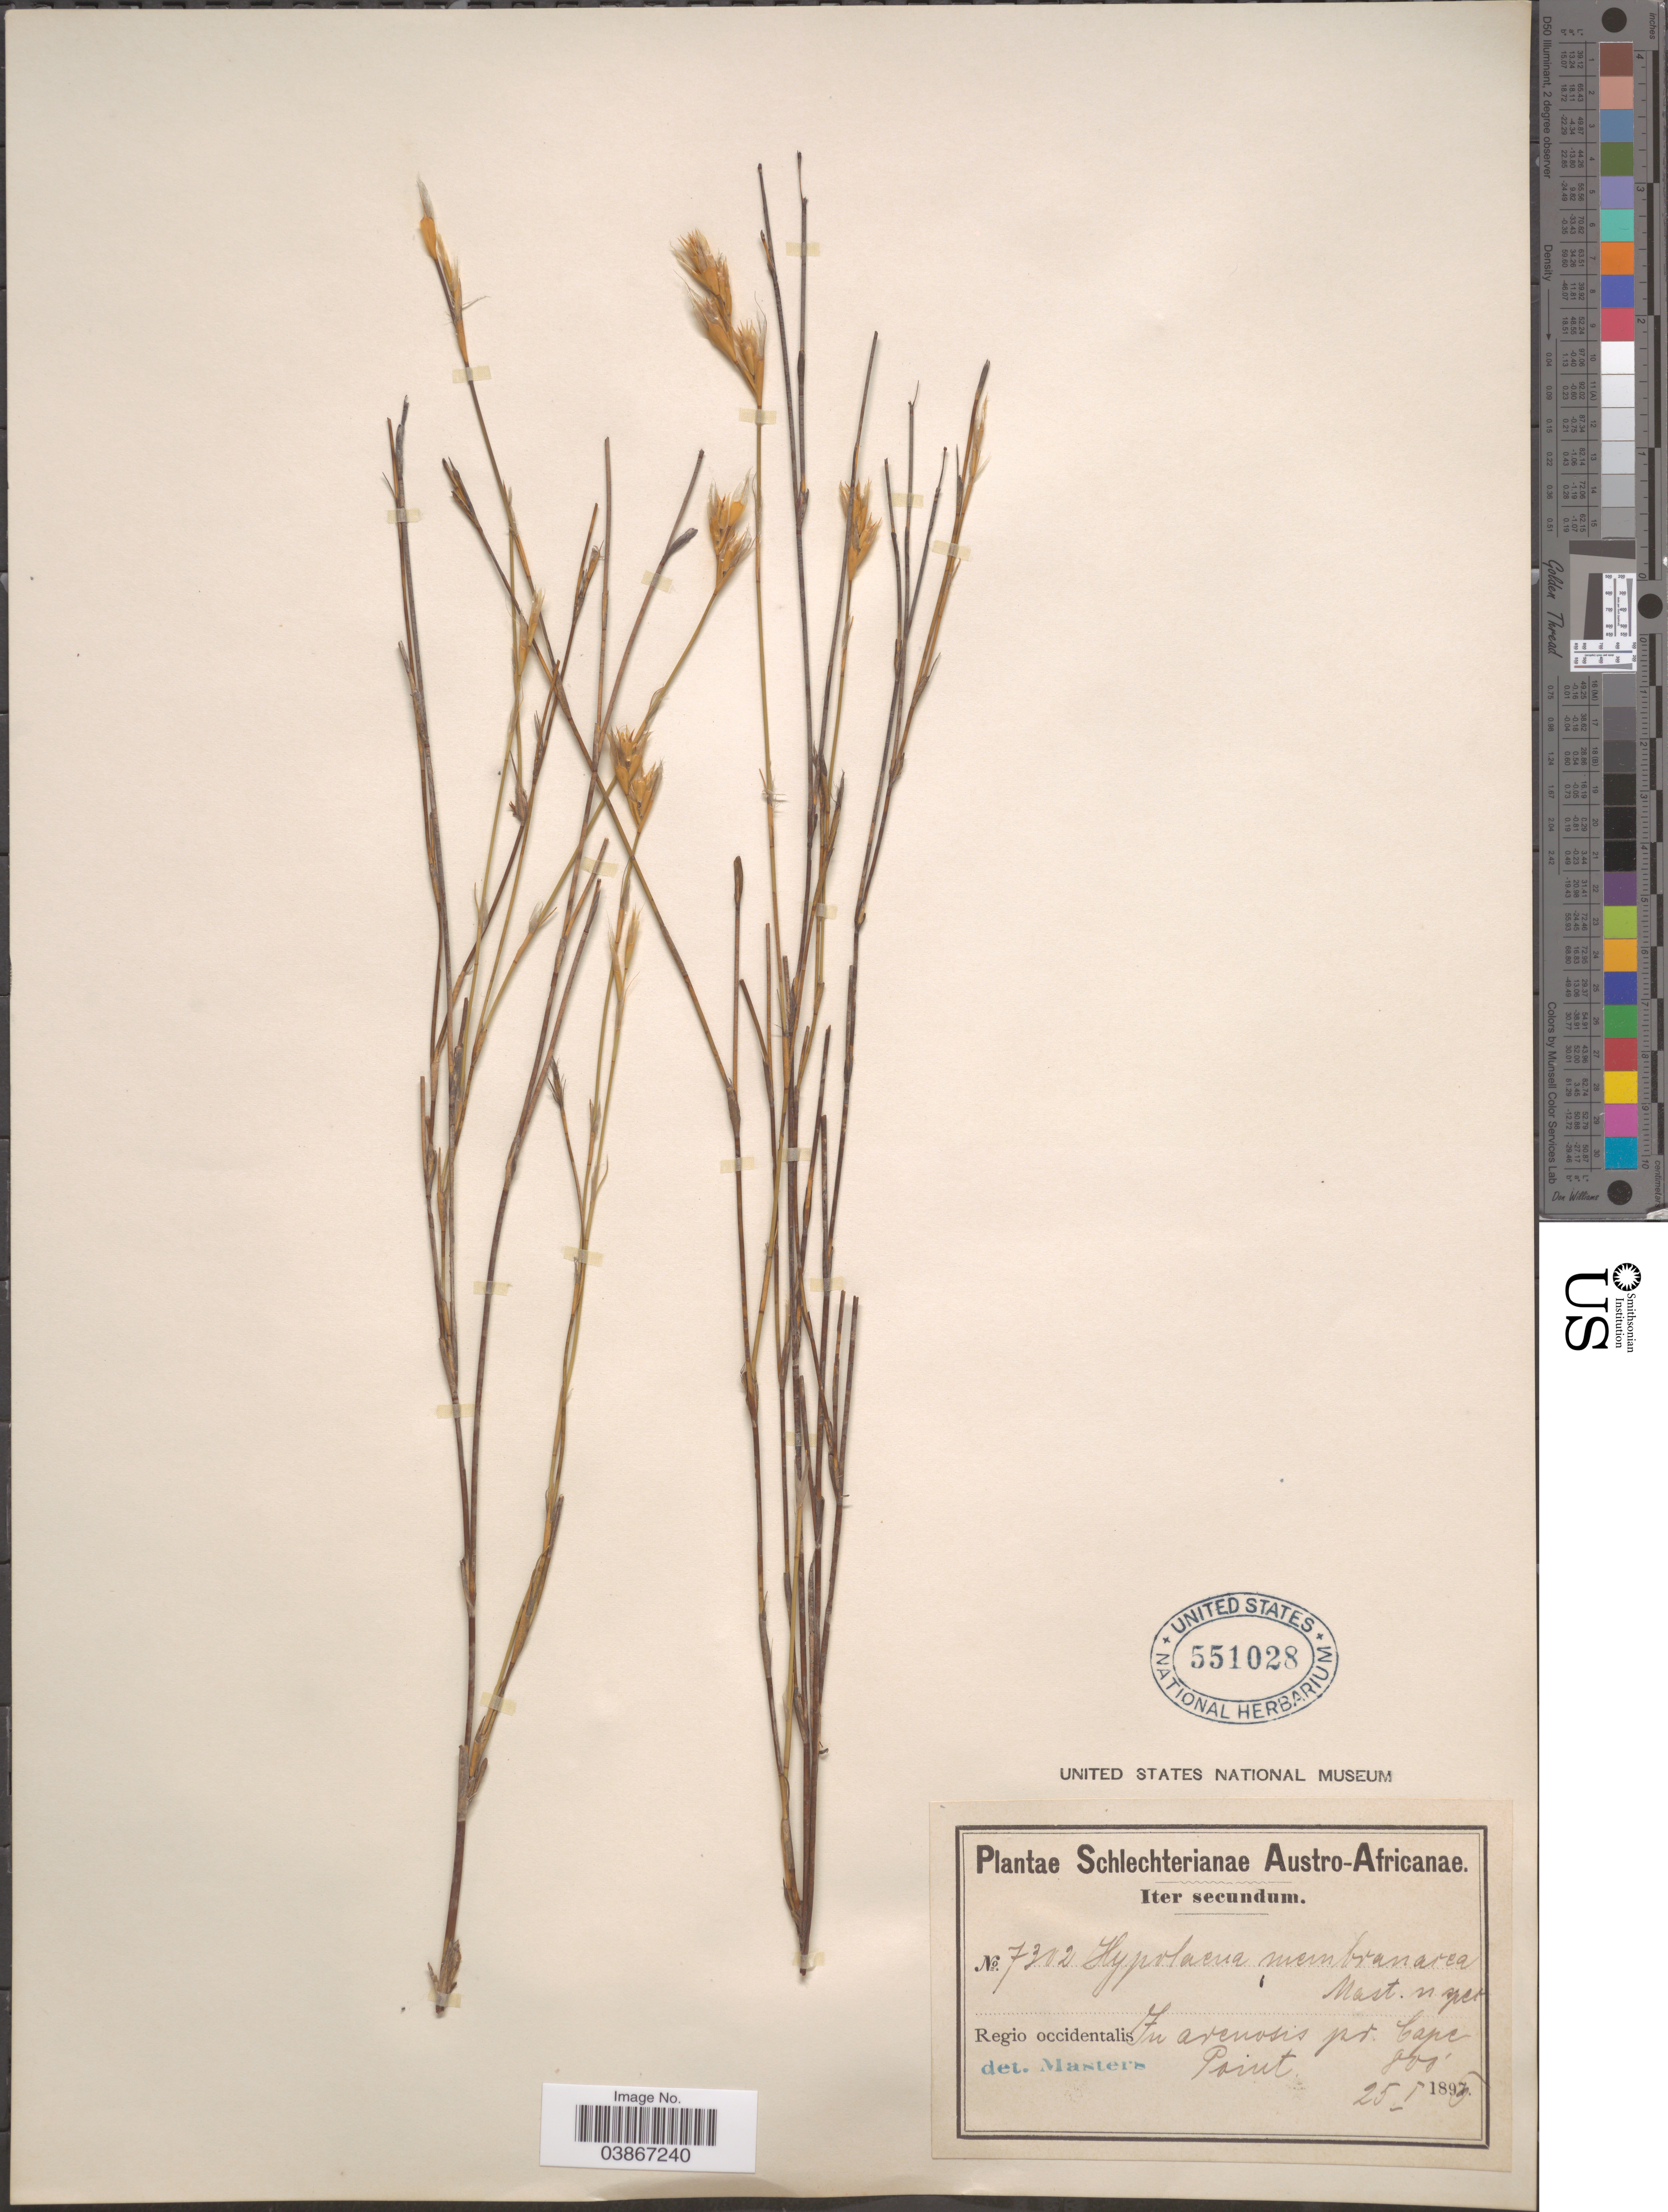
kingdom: Plantae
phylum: Tracheophyta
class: Liliopsida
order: Poales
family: Restionaceae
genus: Hypolaena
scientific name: Hypolaena membranacea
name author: Mast.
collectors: Schlechter, --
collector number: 7302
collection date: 1896-01-25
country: South Africa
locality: Austro-Africanae. Regio occidentalis. In arenosis pr. Cape Point.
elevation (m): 244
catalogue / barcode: US 551028